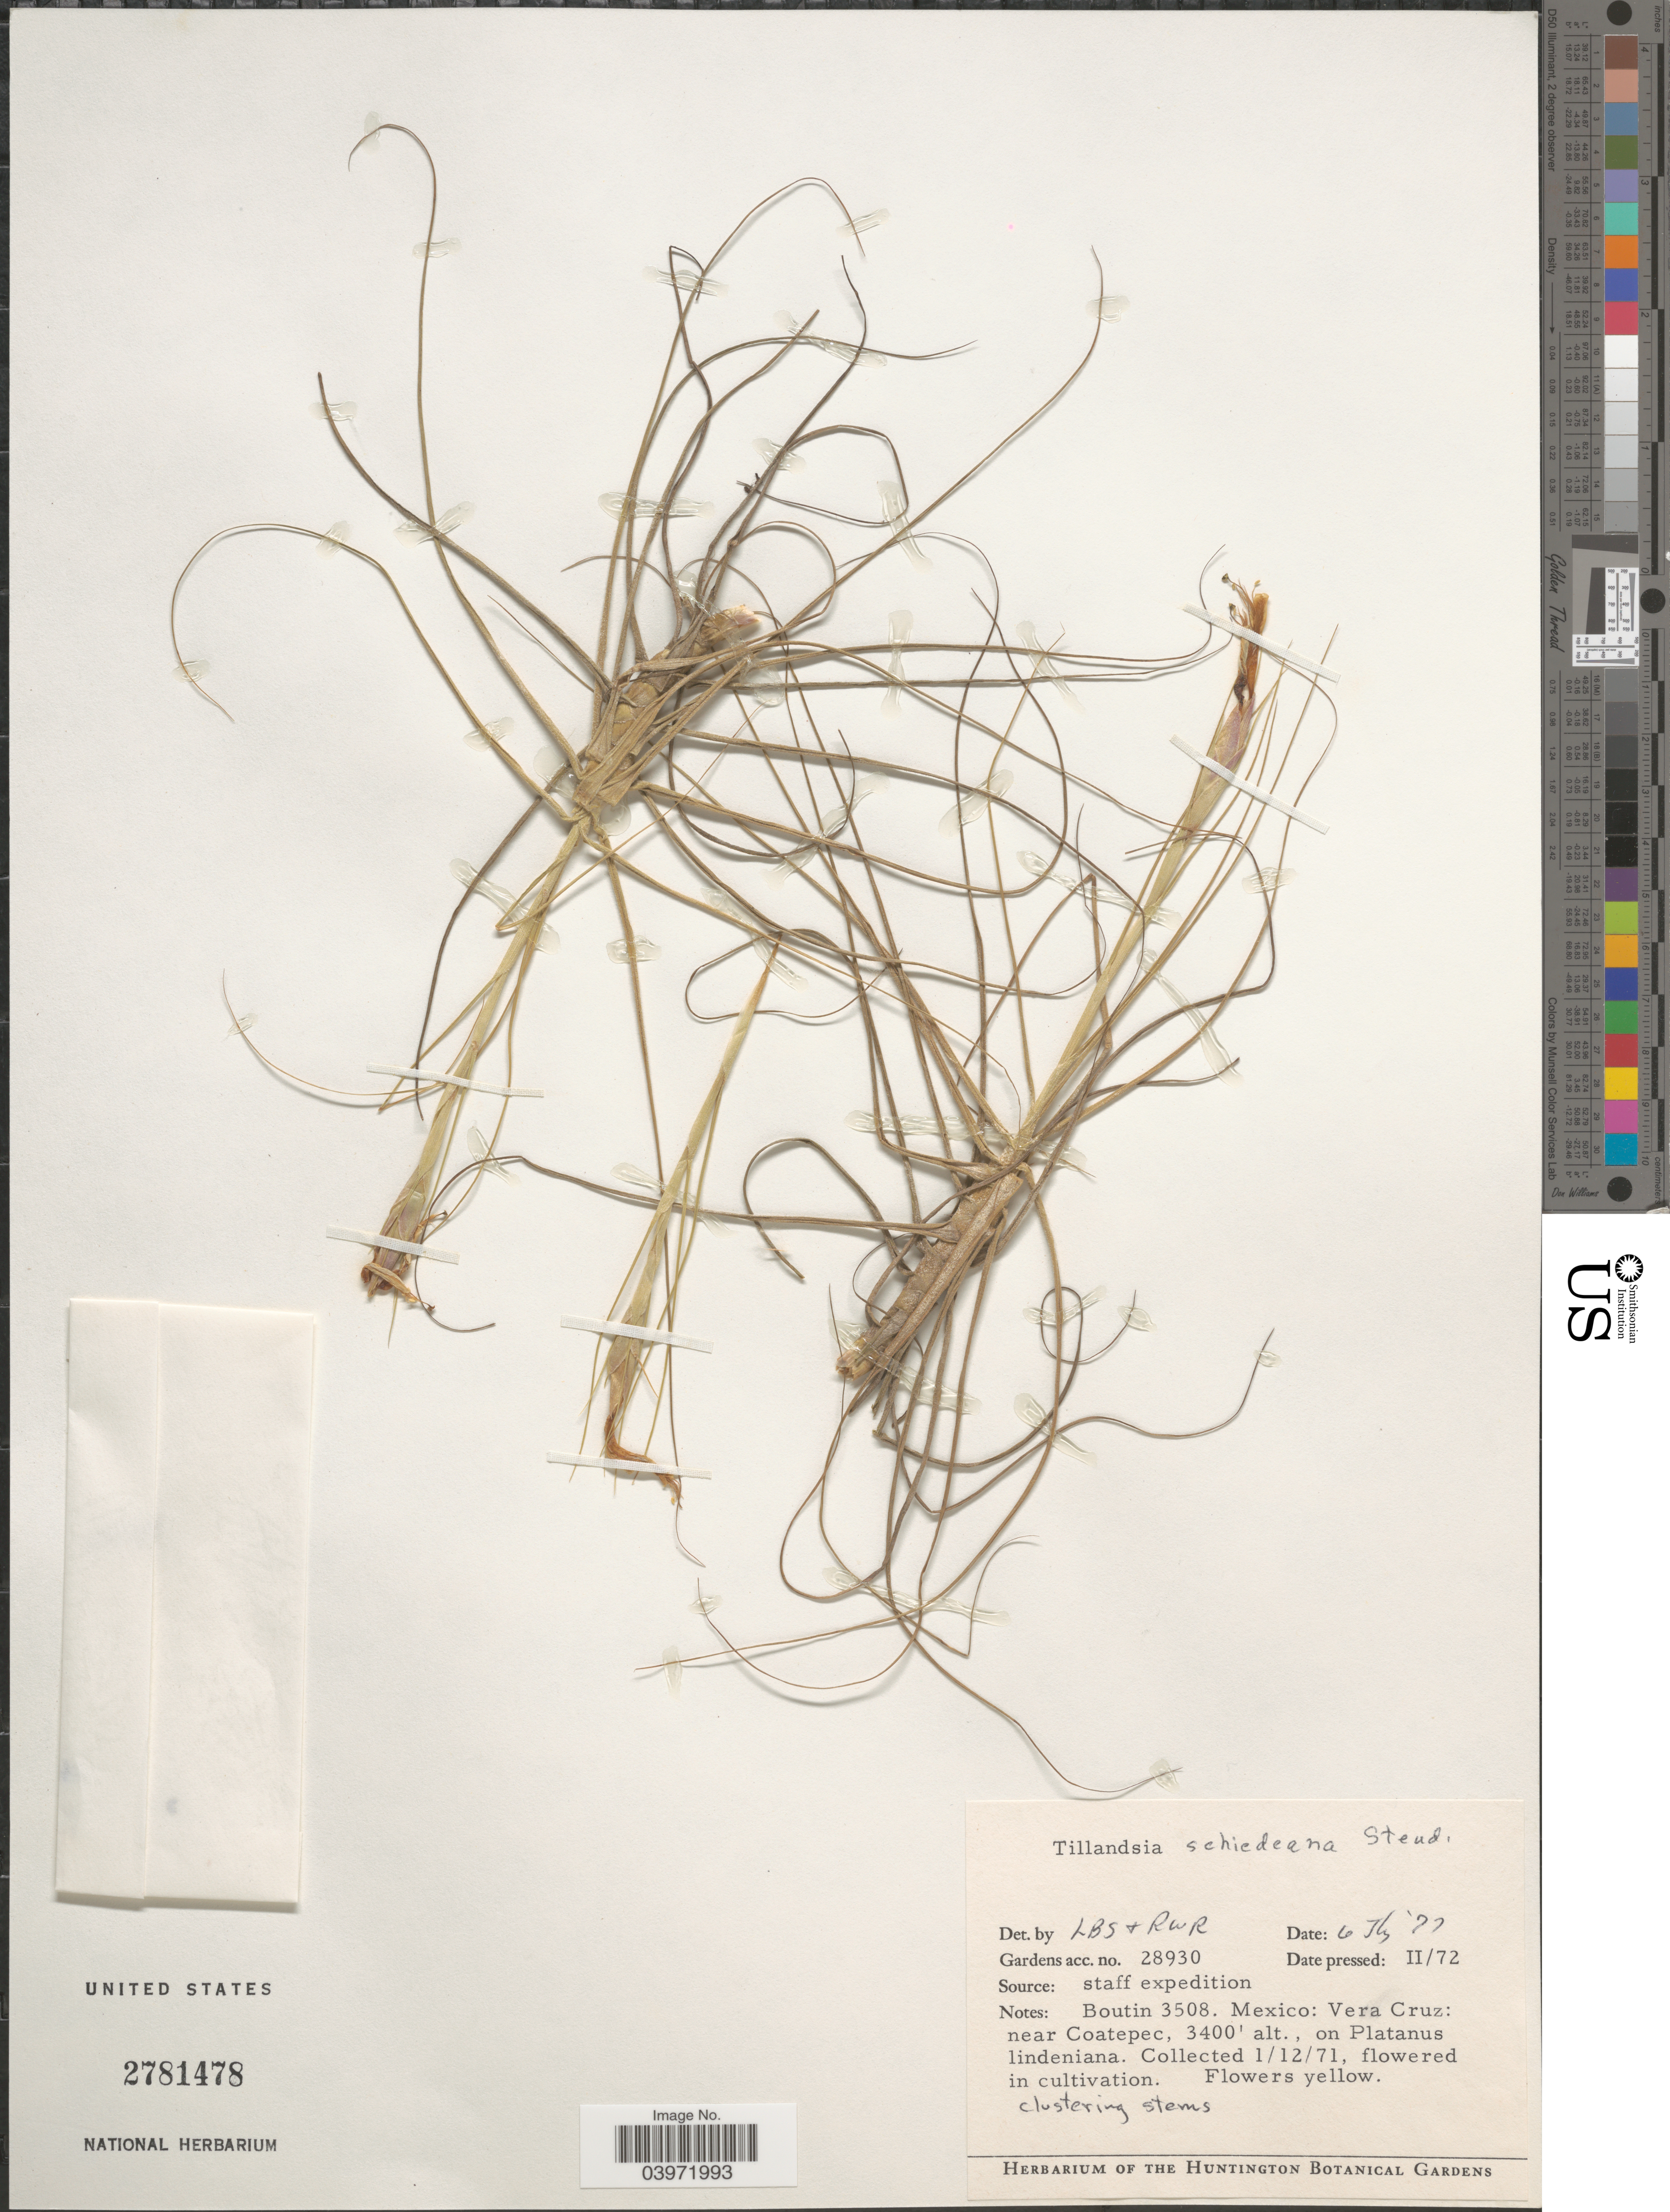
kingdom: Plantae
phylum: Tracheophyta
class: Liliopsida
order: Poales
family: Bromeliaceae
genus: Tillandsia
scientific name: Tillandsia schiedeana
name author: Steud.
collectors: -. Boutin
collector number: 3508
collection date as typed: Transcribed d/m/y: /2/72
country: United States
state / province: California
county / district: Los Angeles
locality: The Huntington Botanical Gardens.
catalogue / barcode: US 2781478